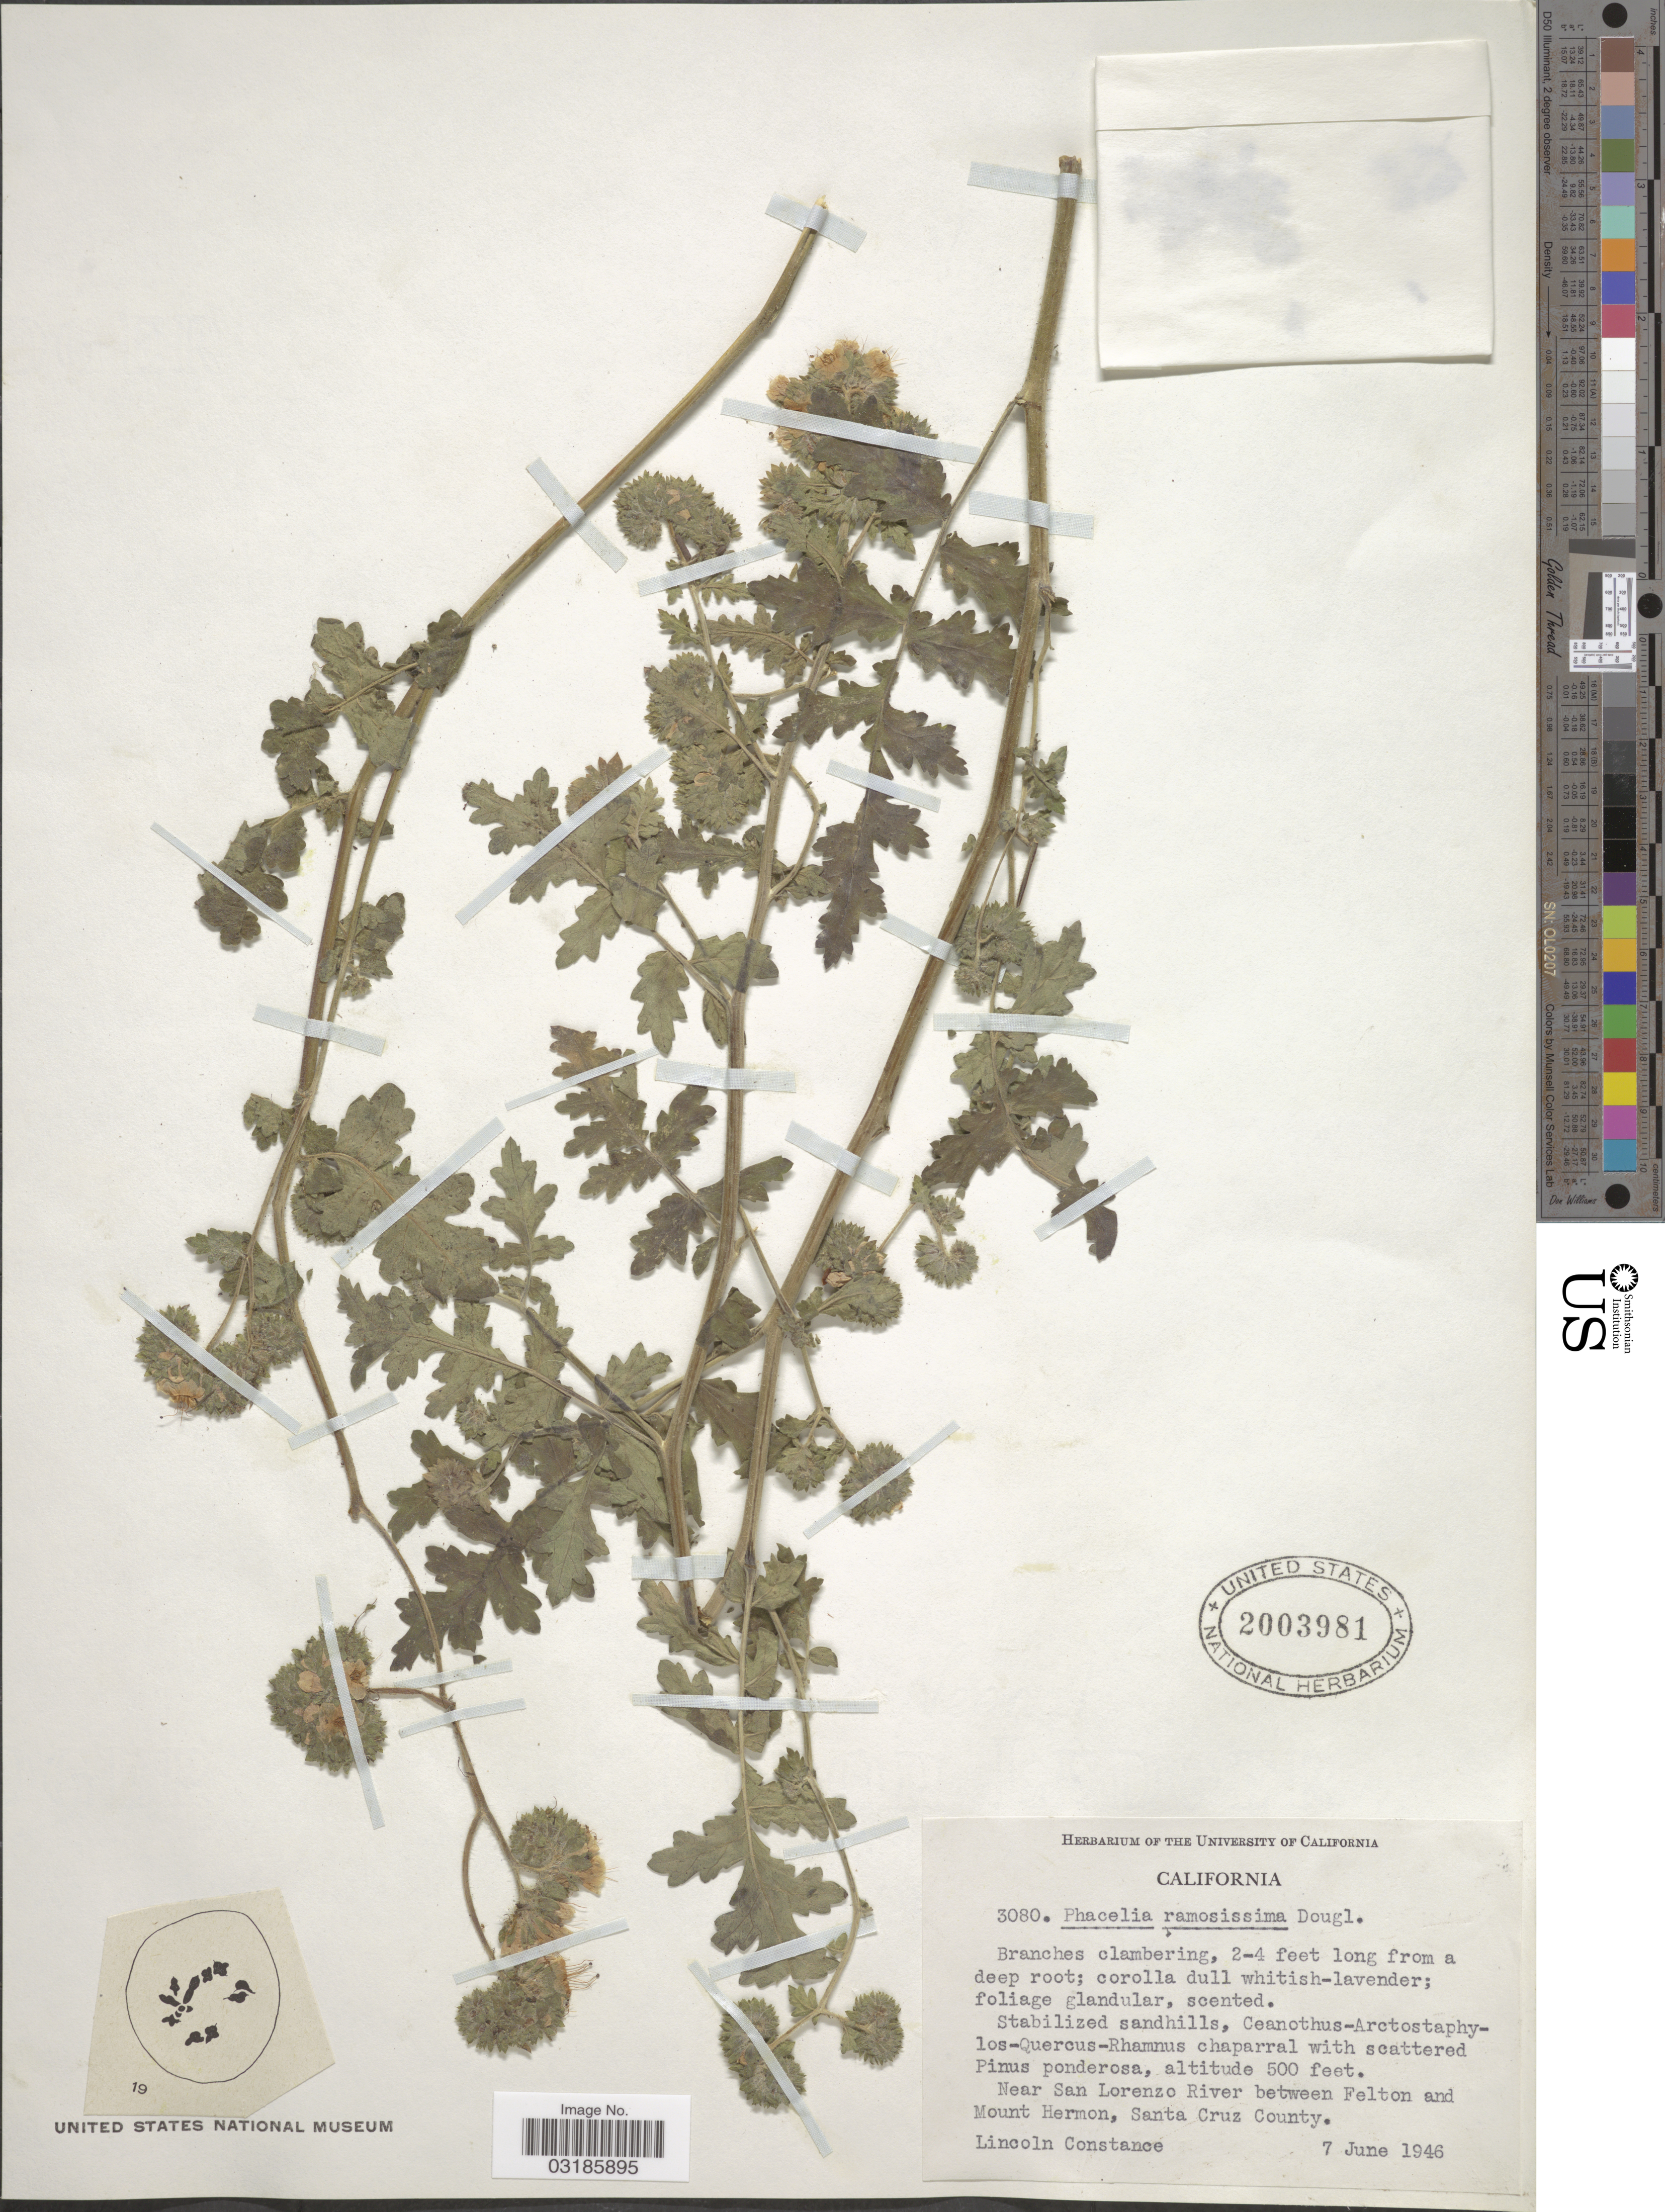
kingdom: Plantae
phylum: Tracheophyta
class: Magnoliopsida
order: Boraginales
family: Hydrophyllaceae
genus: Phacelia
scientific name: Phacelia ramosissima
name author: Douglas ex Lehm.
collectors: L. Constance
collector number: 3080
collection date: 1946-06-07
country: United States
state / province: California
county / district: Santa Cruz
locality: Near San Lorenzo River between Felton and Mount Hermon, Santa Cruz County.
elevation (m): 152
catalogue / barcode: US 2003981